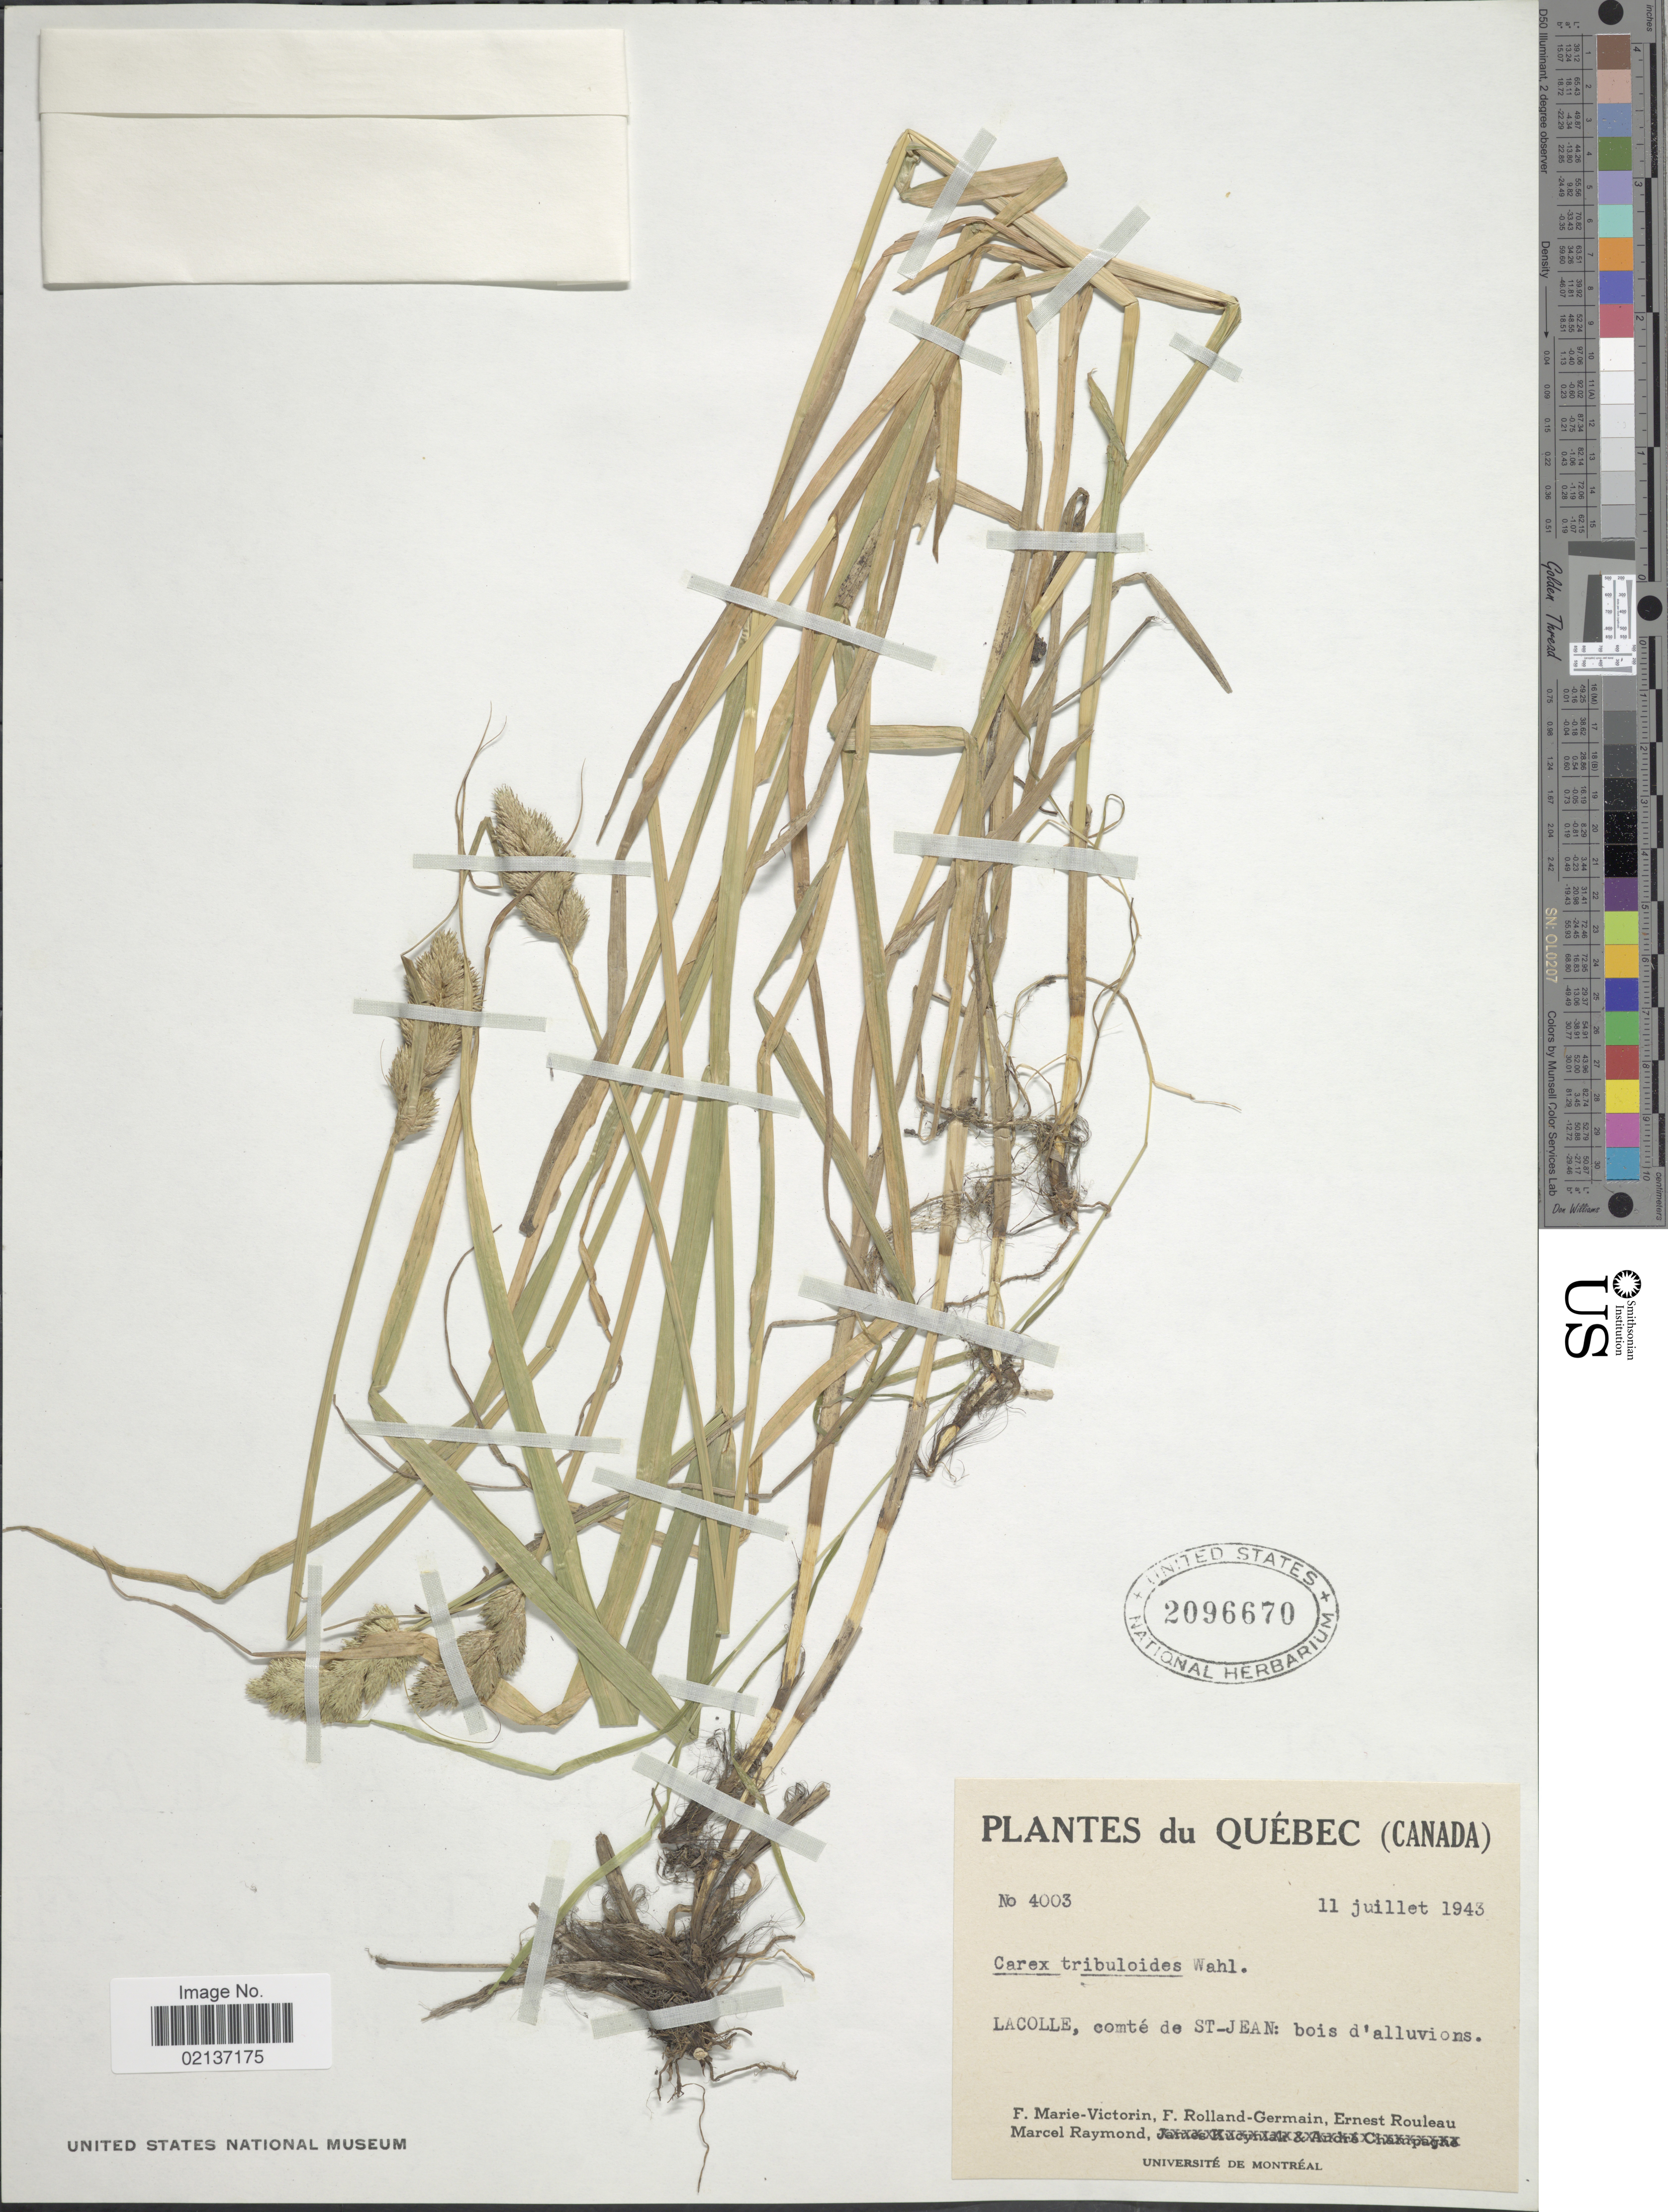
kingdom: Plantae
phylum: Tracheophyta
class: Liliopsida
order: Poales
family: Cyperaceae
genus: Carex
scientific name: Carex tribuloides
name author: Wahlenb.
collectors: F. Marie-Victorin, Rolland-Germain, E. Rouleau & M. Raymond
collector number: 4003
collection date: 1943-07-11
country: Canada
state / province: Quebec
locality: Lacolle, comte de St-Jean: bois d'alluvions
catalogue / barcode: US 2096670